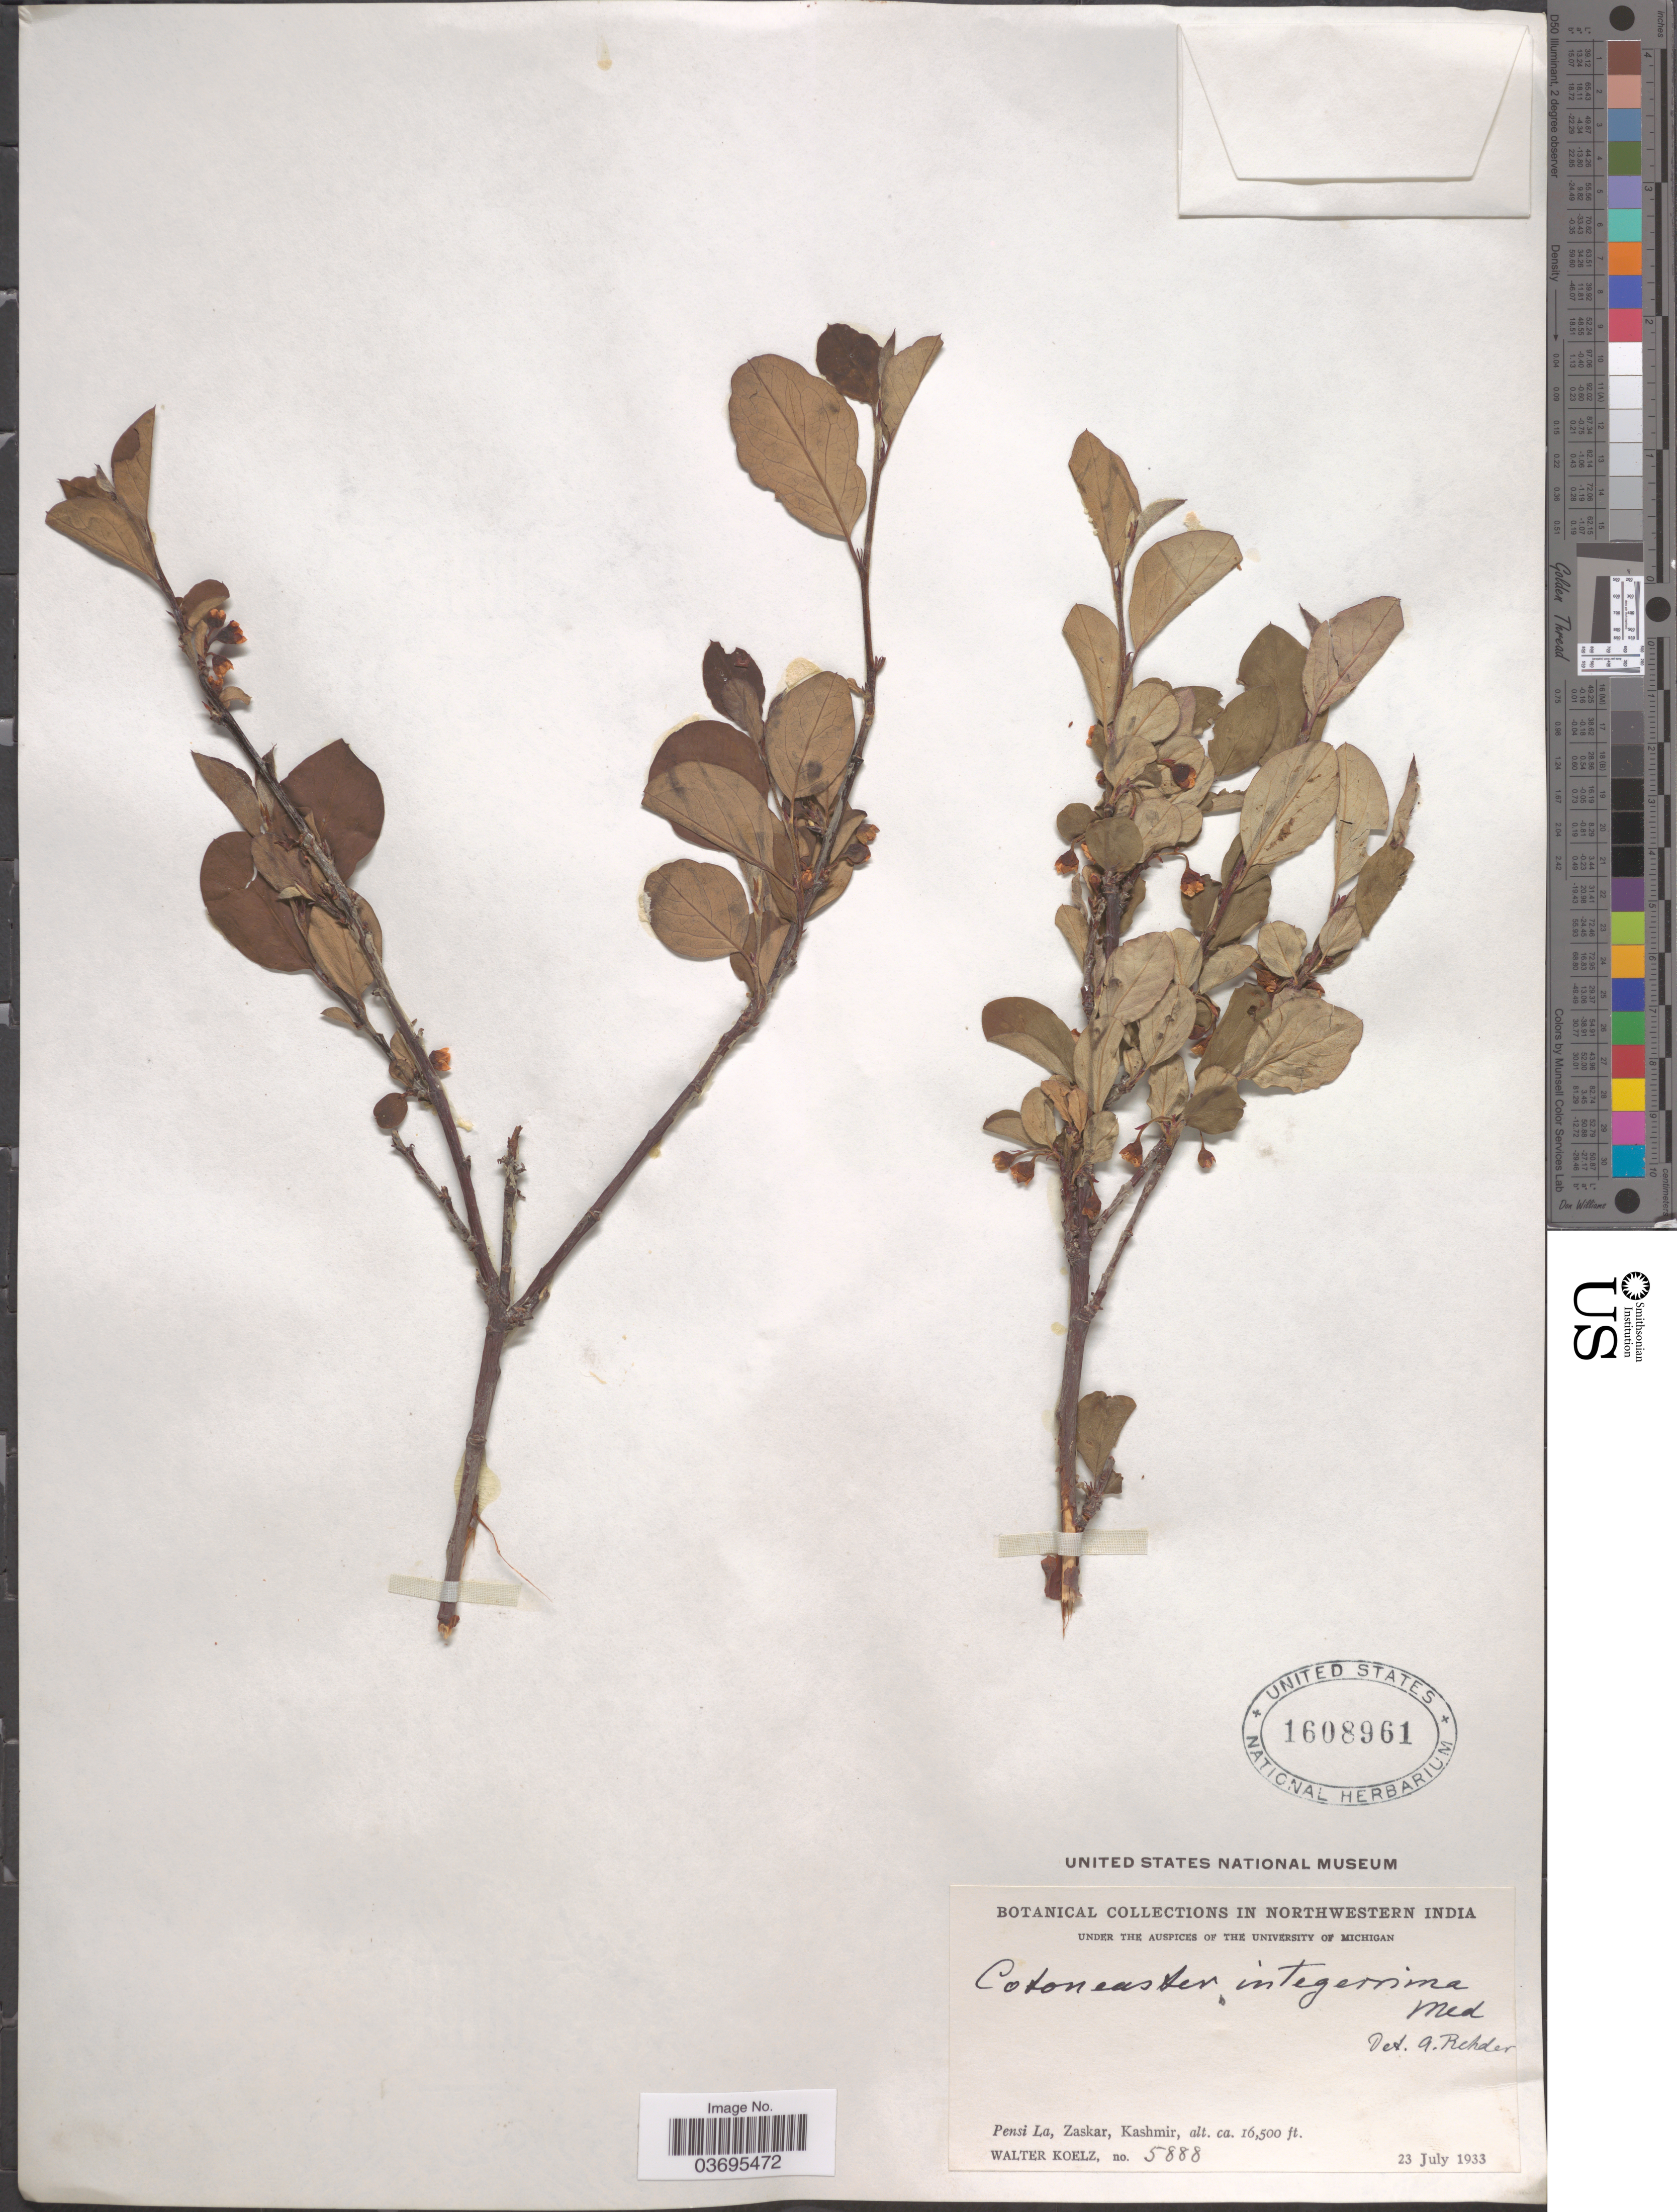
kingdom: Plantae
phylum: Tracheophyta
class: Magnoliopsida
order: Rosales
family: Rosaceae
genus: Cotoneaster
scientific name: Cotoneaster integerrimus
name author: Medik.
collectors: W. N. Koelz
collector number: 5888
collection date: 1933-07-23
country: India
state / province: Jammu and Kashmir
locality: Northwestern India. Pensi La, Zaskar, Kashmir.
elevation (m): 5029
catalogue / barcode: US 1608961